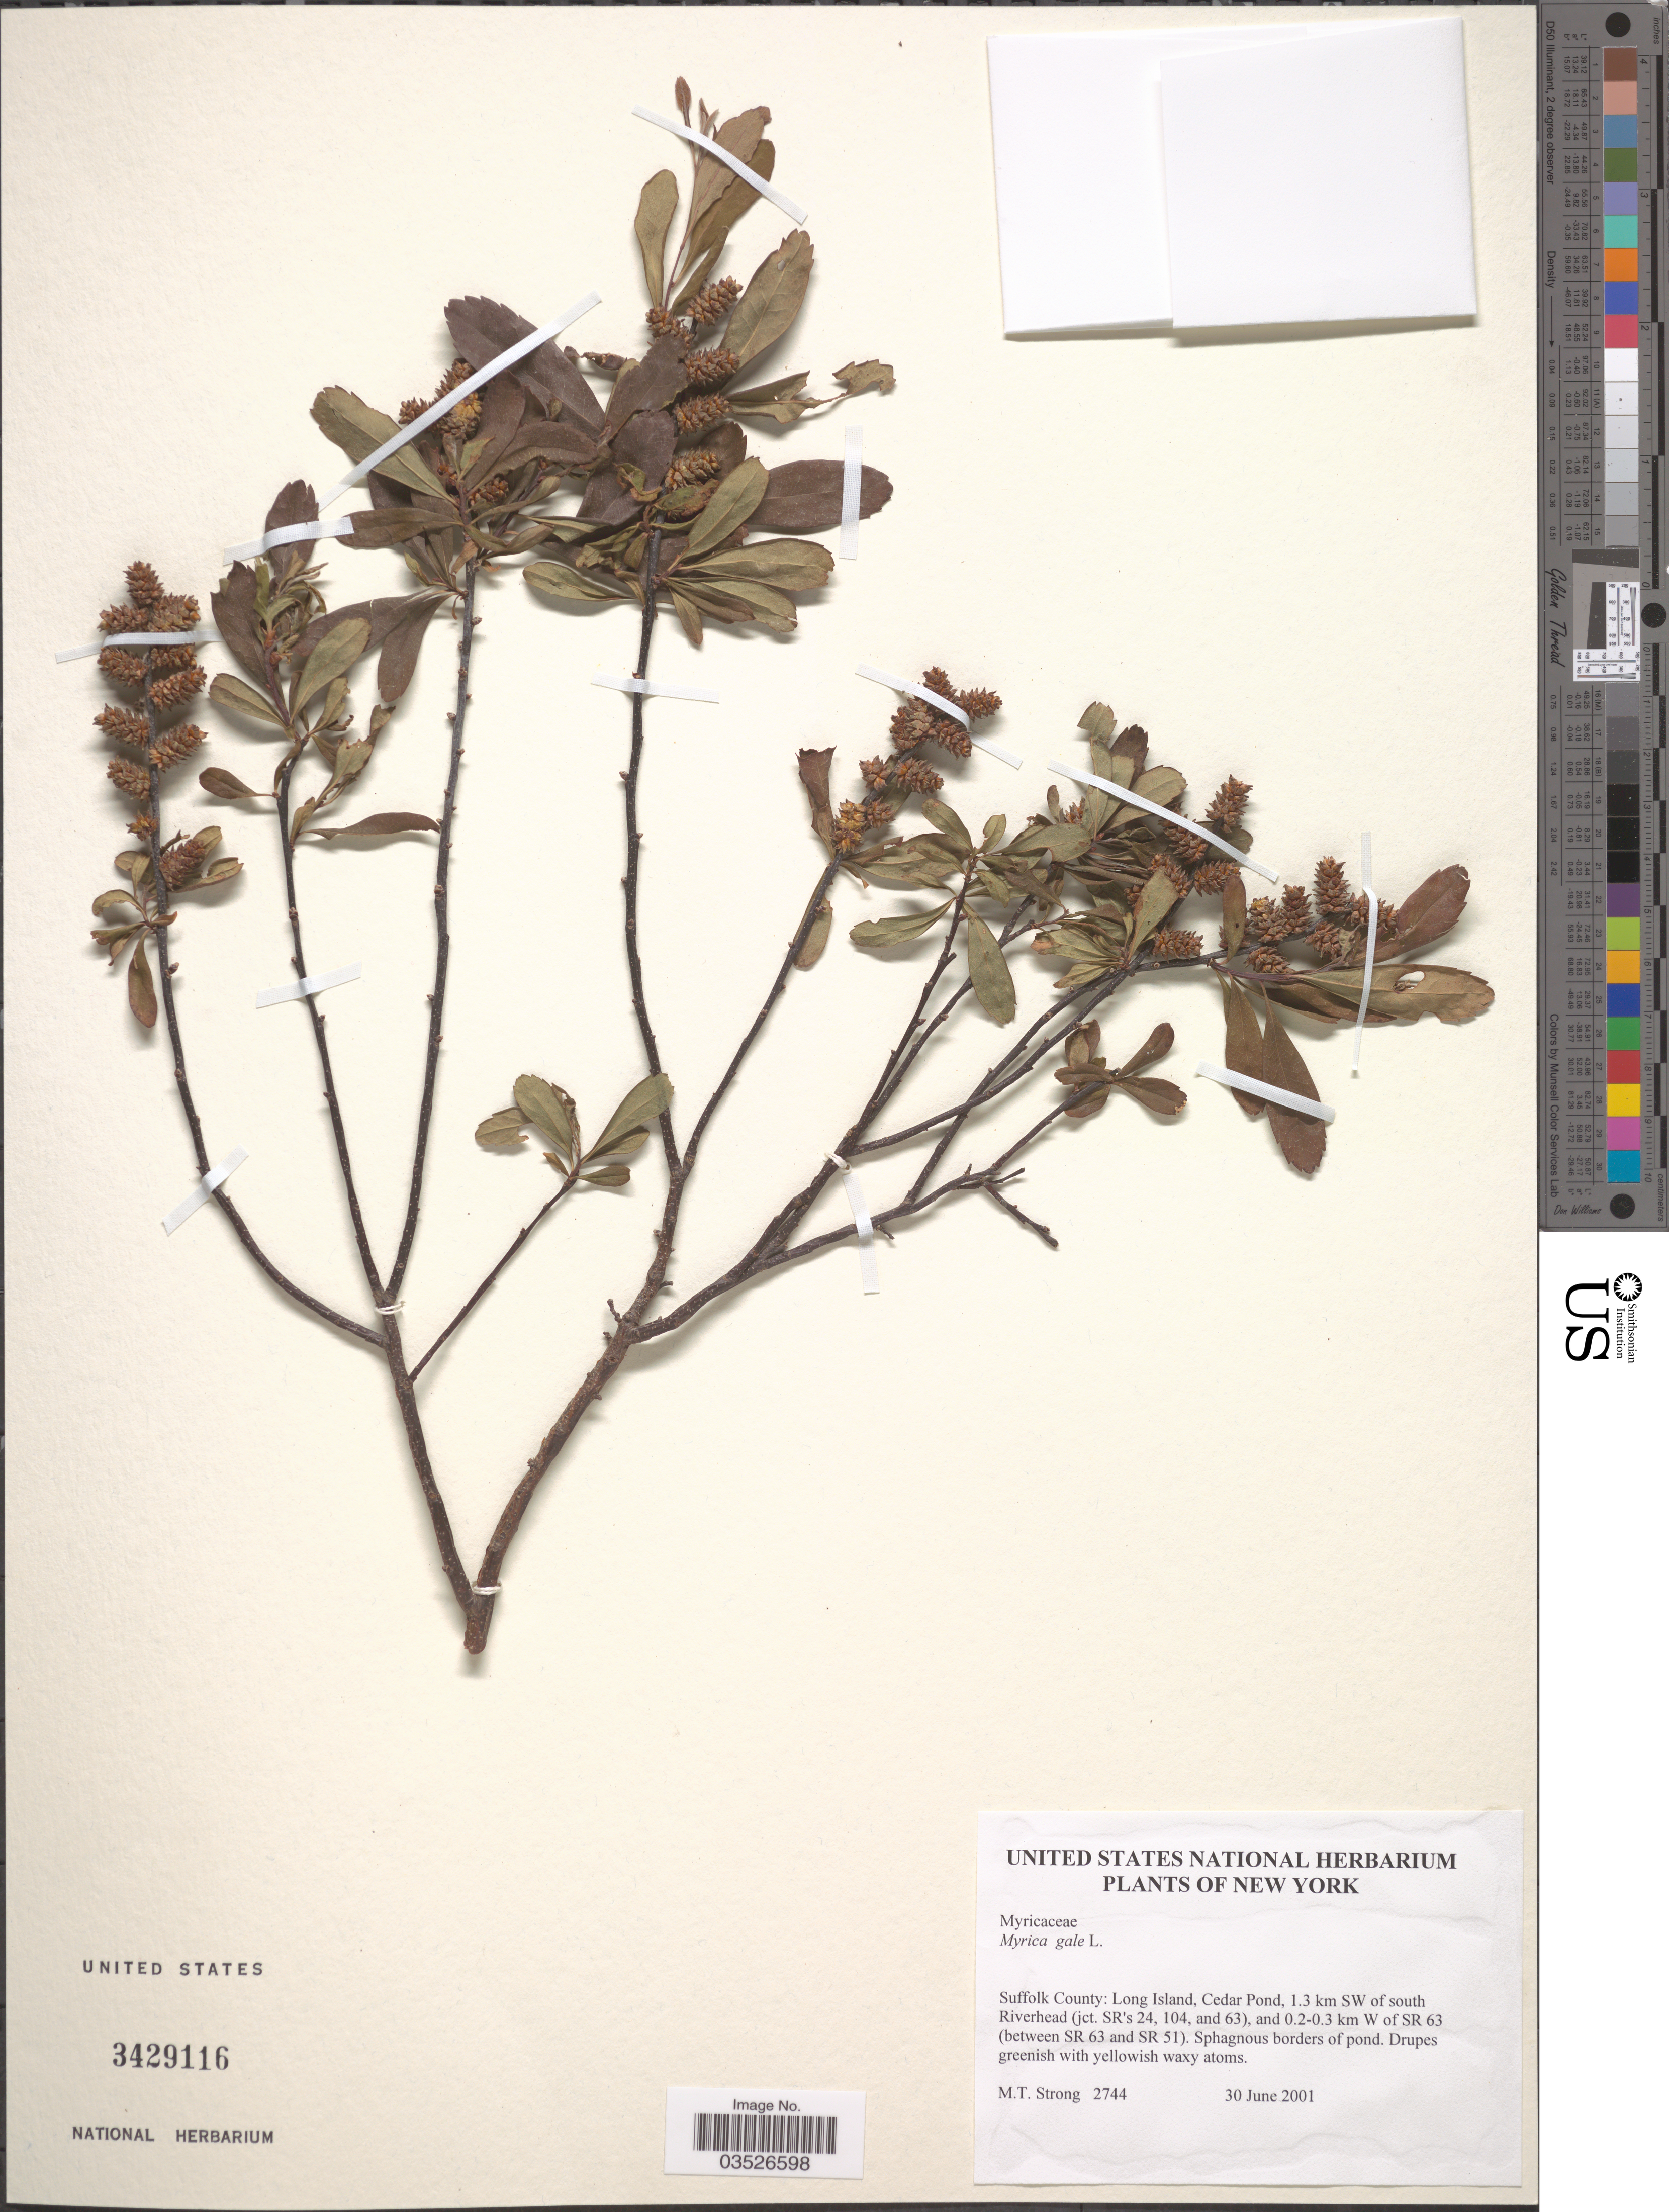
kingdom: Plantae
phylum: Tracheophyta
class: Magnoliopsida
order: Fagales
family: Myricaceae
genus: Myrica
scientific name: Myrica gale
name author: L.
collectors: M. T. Strong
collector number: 2744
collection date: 2001-06-30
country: United States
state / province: New York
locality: Suffolk County: Long Island, Cedar Pond, 1.3 km SW of south Riverhead (jct. SR's 24, 104, and 63), and 0.2-0.3 km W of SR 63 (between SR 63 and SR 51).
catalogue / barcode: US 3429116